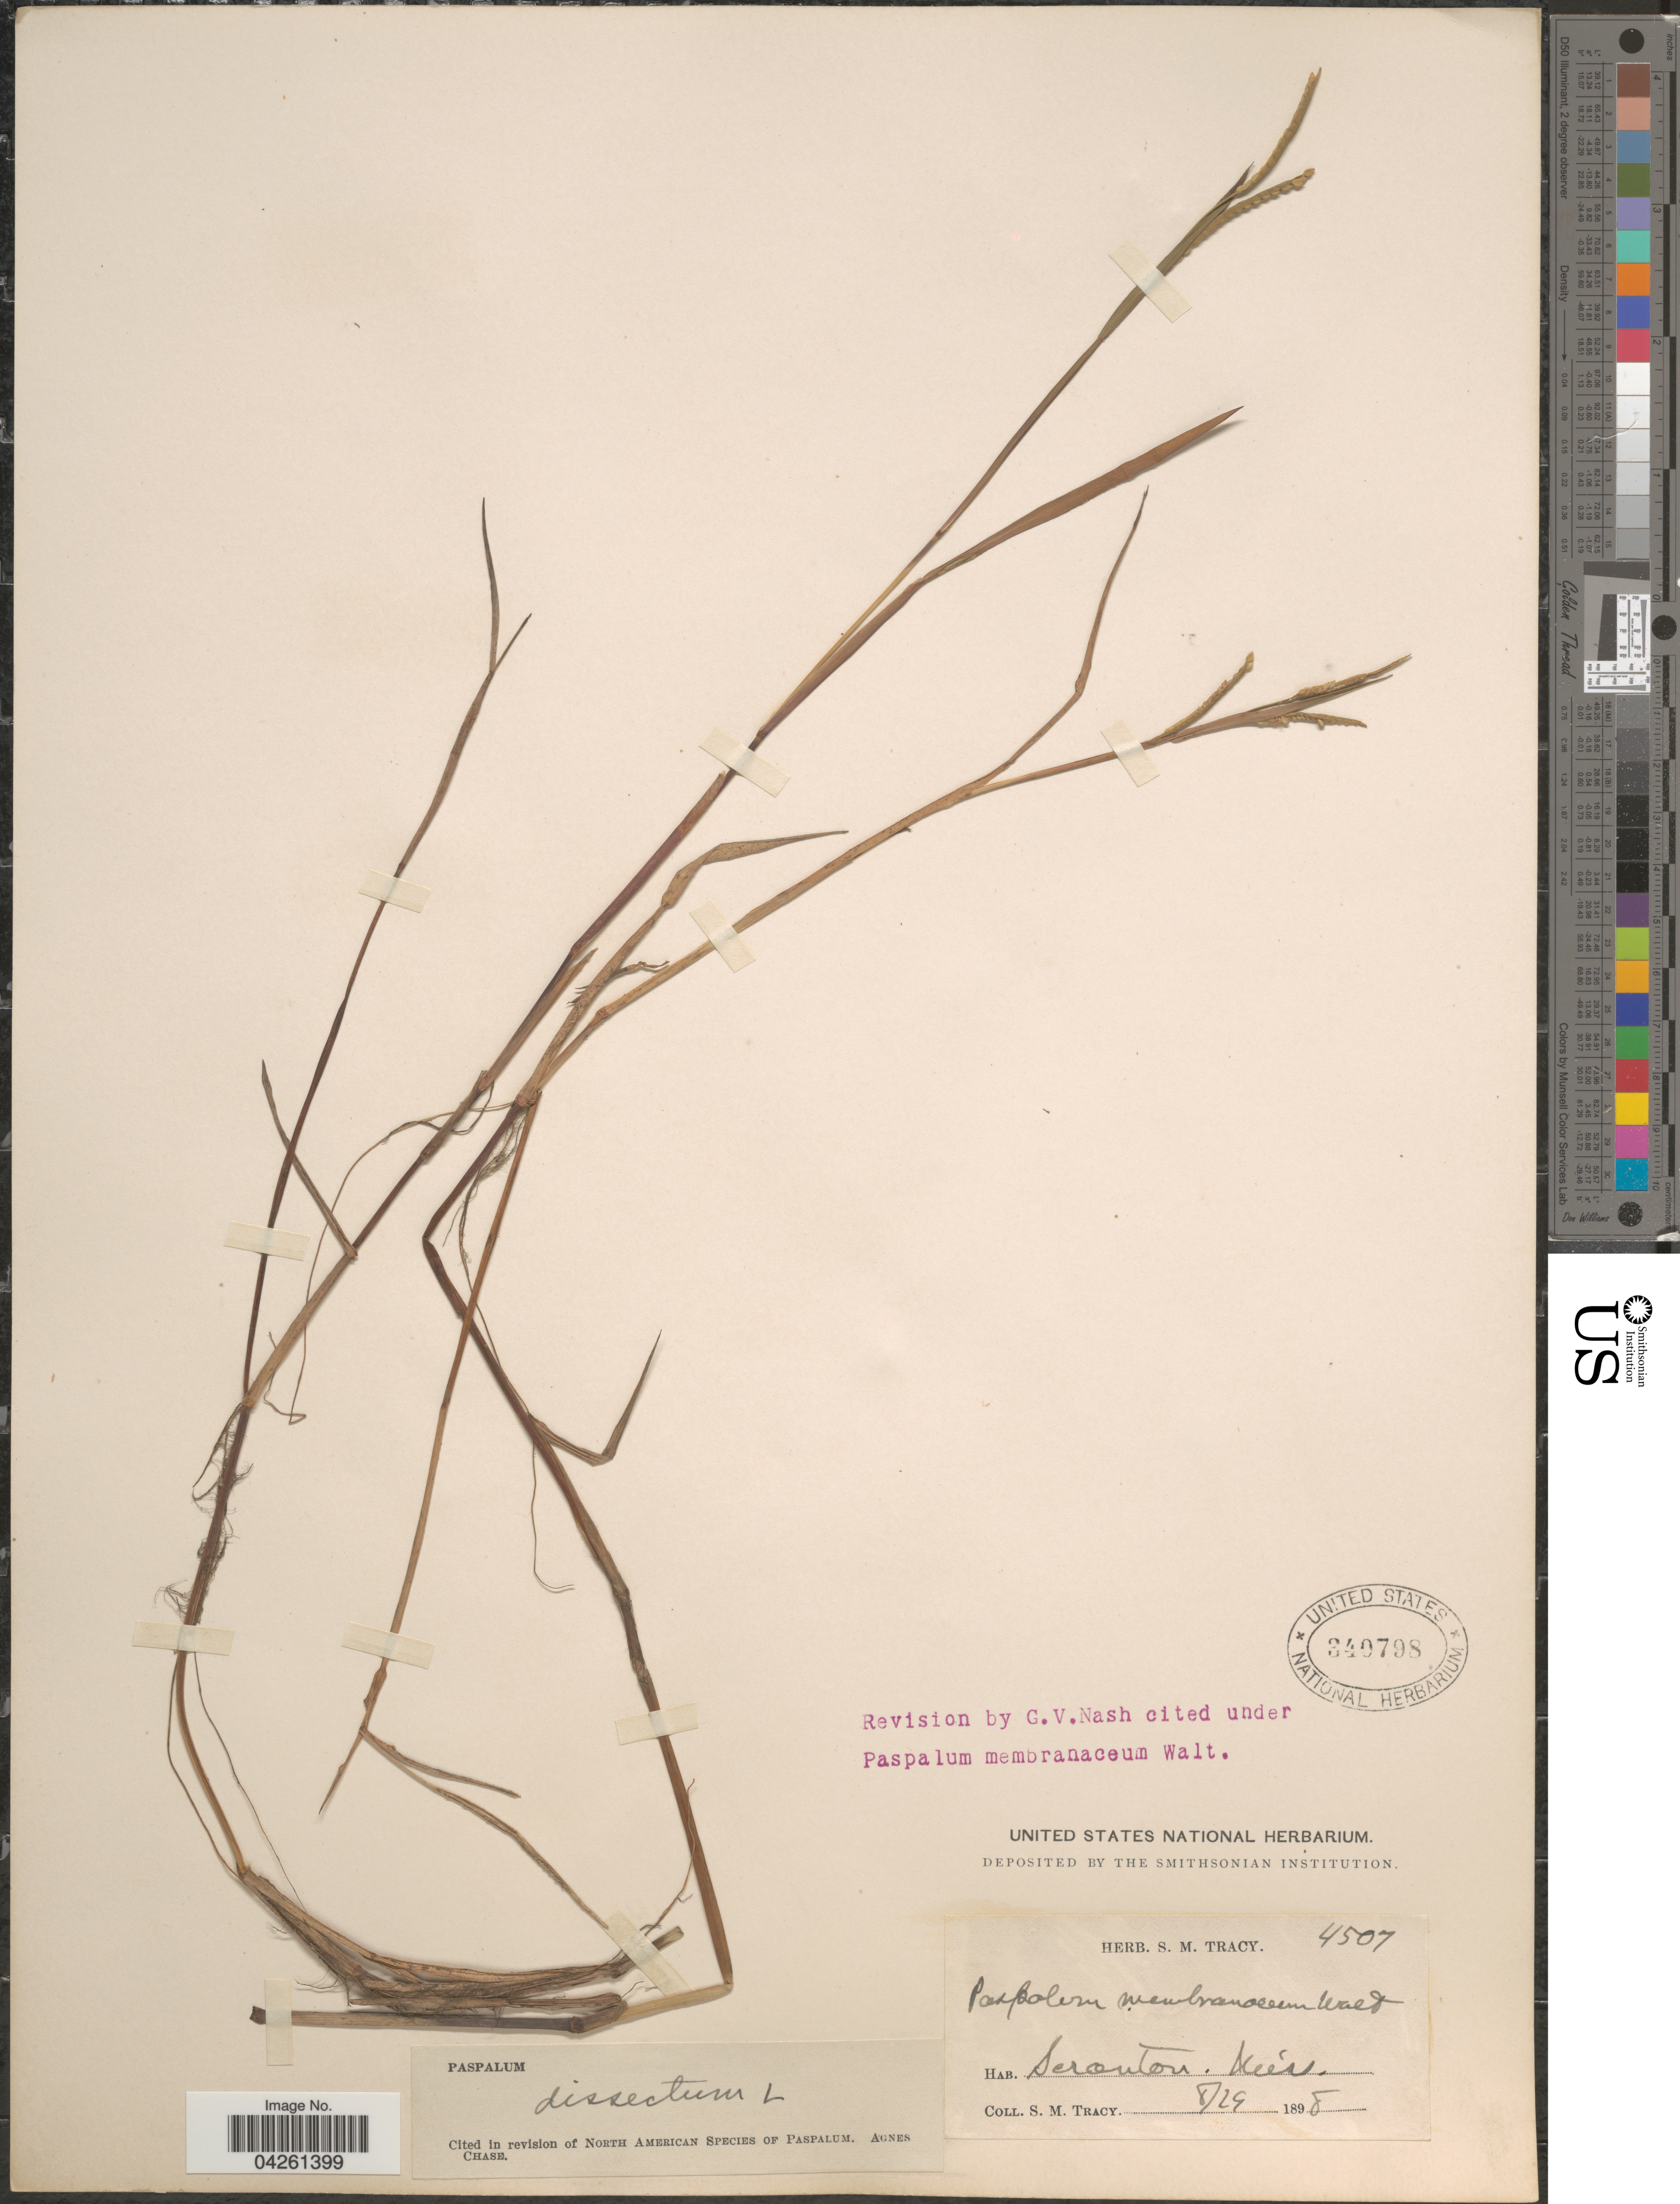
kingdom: Plantae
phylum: Tracheophyta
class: Liliopsida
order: Poales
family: Poaceae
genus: Paspalum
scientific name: Paspalum dissectum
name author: (L.) L.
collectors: S. M. Tracy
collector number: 4507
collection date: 1898-08-29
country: United States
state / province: Mississippi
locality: Scranton.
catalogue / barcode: US 340798